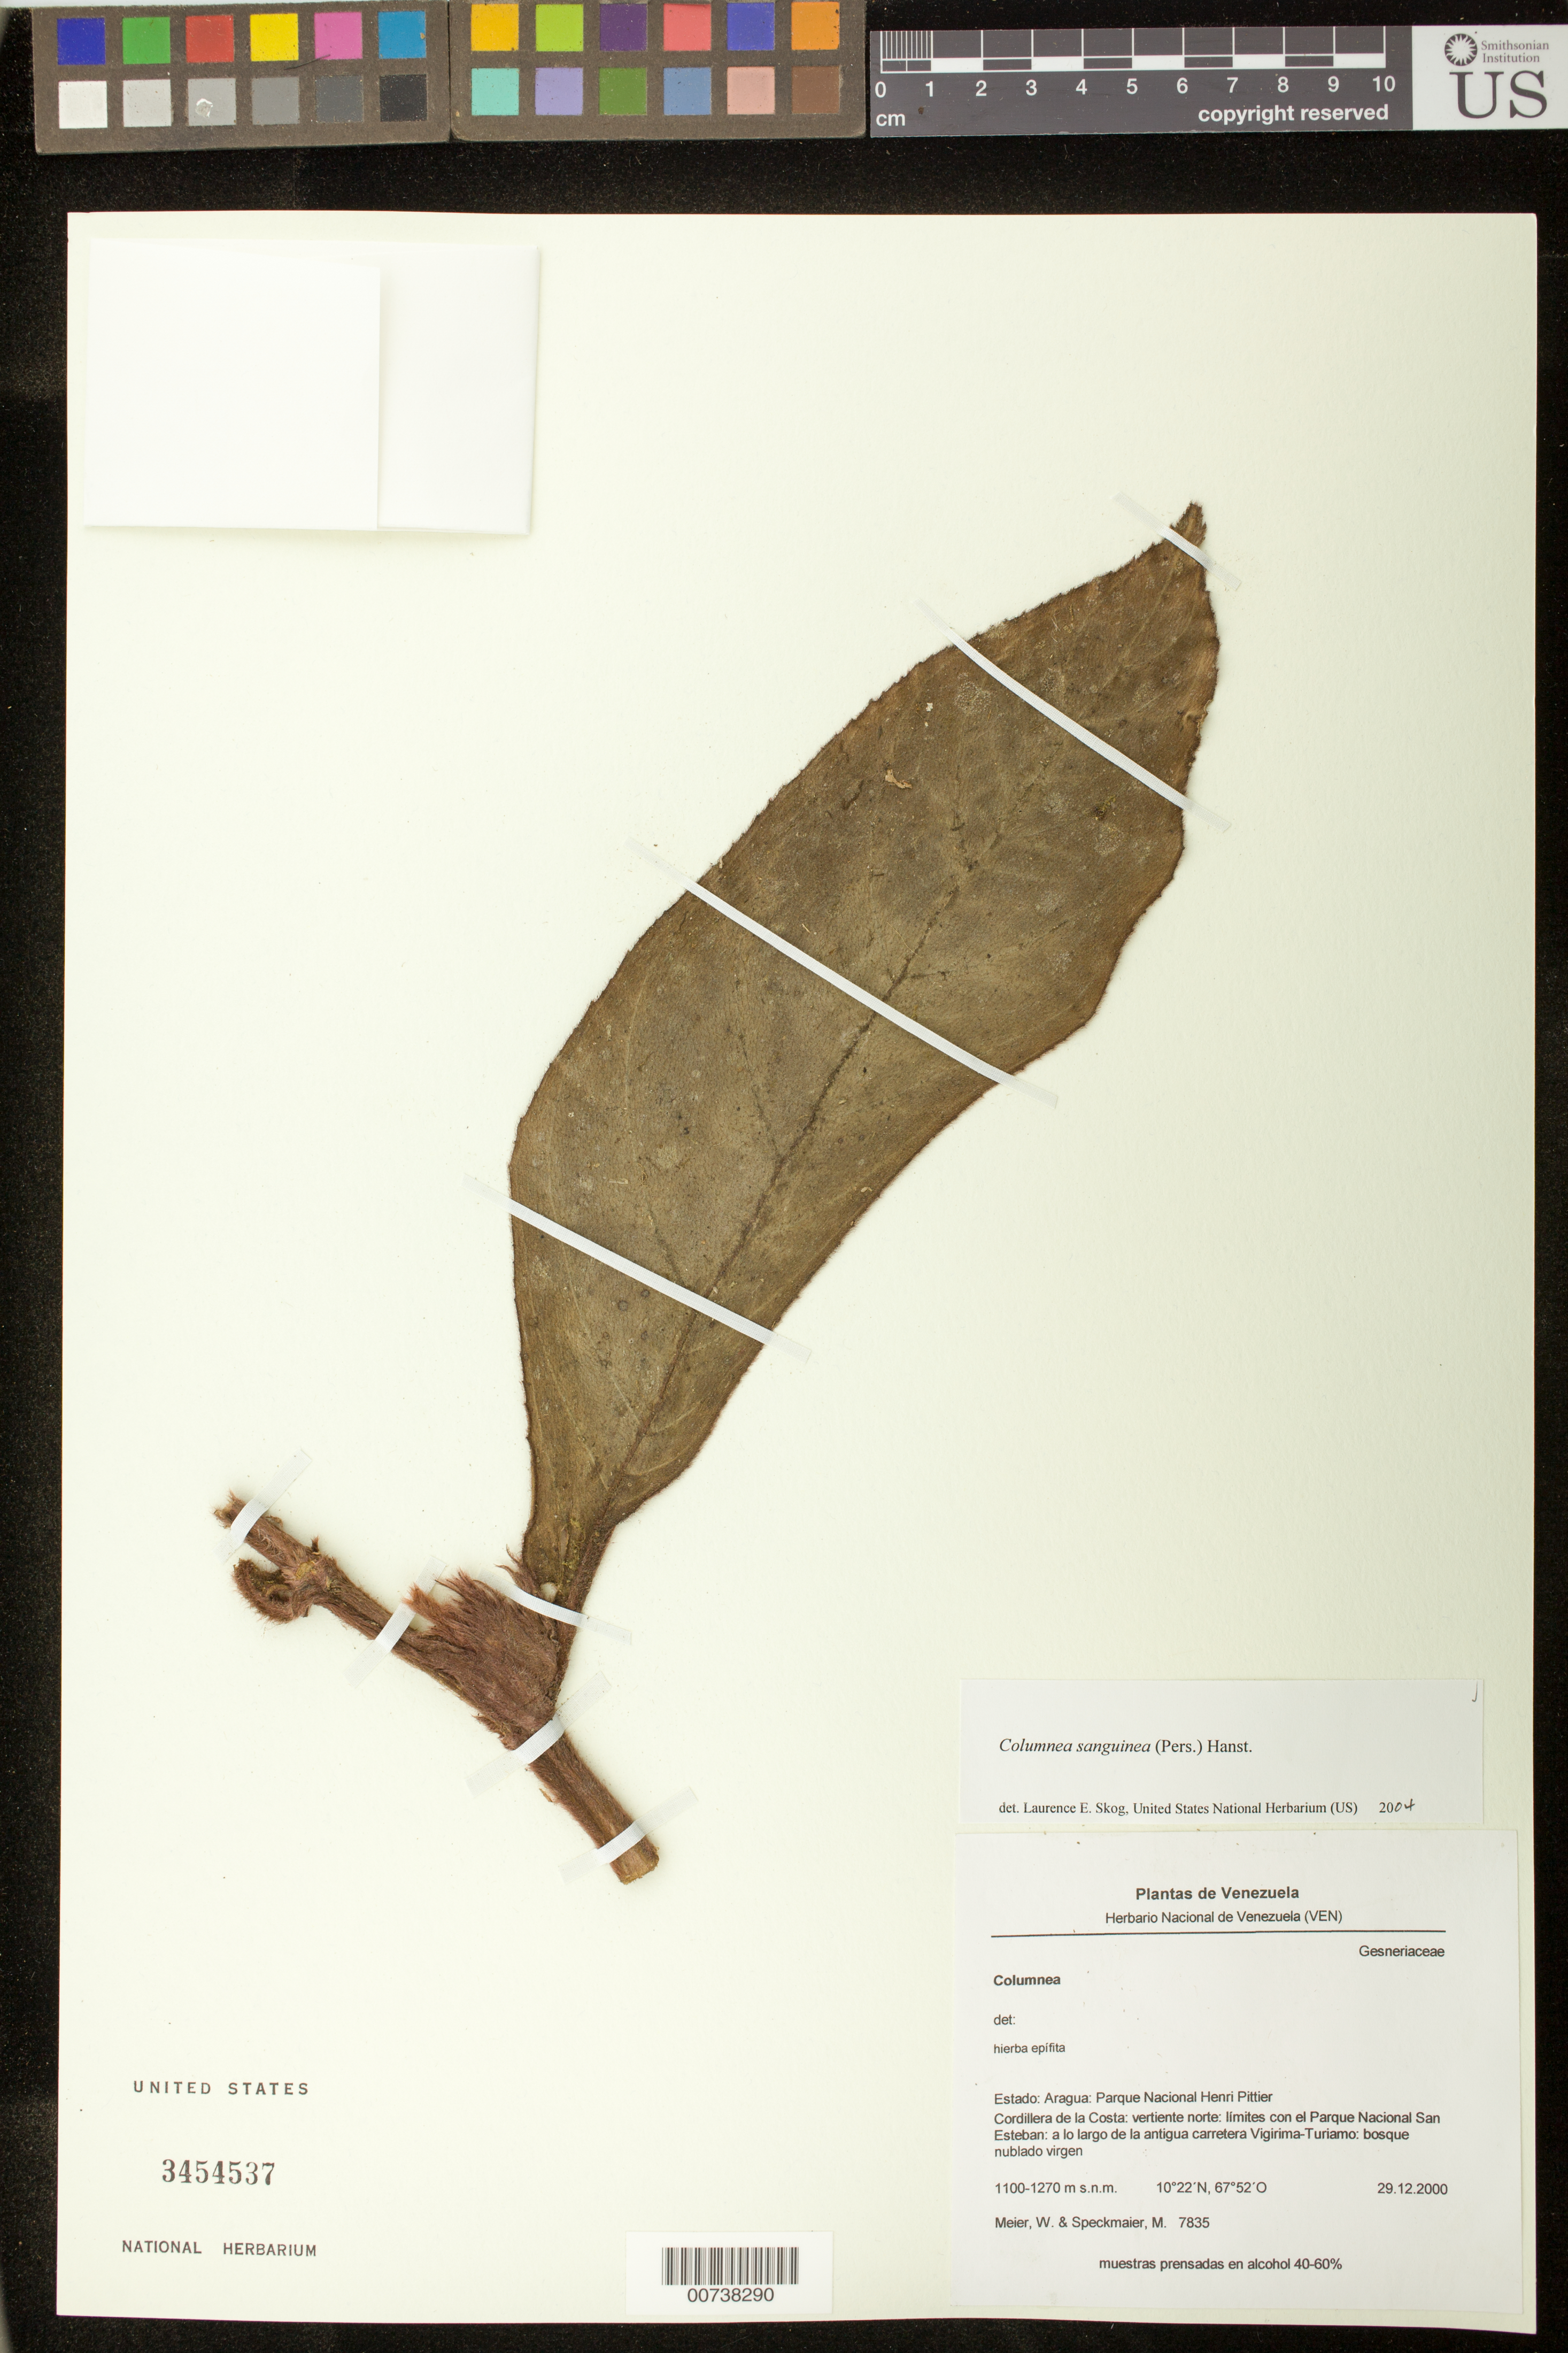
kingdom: Plantae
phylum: Tracheophyta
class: Magnoliopsida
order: Lamiales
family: Gesneriaceae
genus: Columnea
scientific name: Columnea sanguinea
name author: (Pers.) Hanst.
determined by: Skog, Laurence E.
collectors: W. Meier & M. Speckmaier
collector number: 7835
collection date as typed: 29 Dec 2000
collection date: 2000-12-29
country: Venezuela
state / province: Aragua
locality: Parque Nacional Henri Pittier. Cordillera de la Costa: vertiente norte, limites con elParque Nacional San Esteban, a lo largo de la antigua carretera Vigirima-Turiamo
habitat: Bosque nublado virgen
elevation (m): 1100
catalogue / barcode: US 3454537